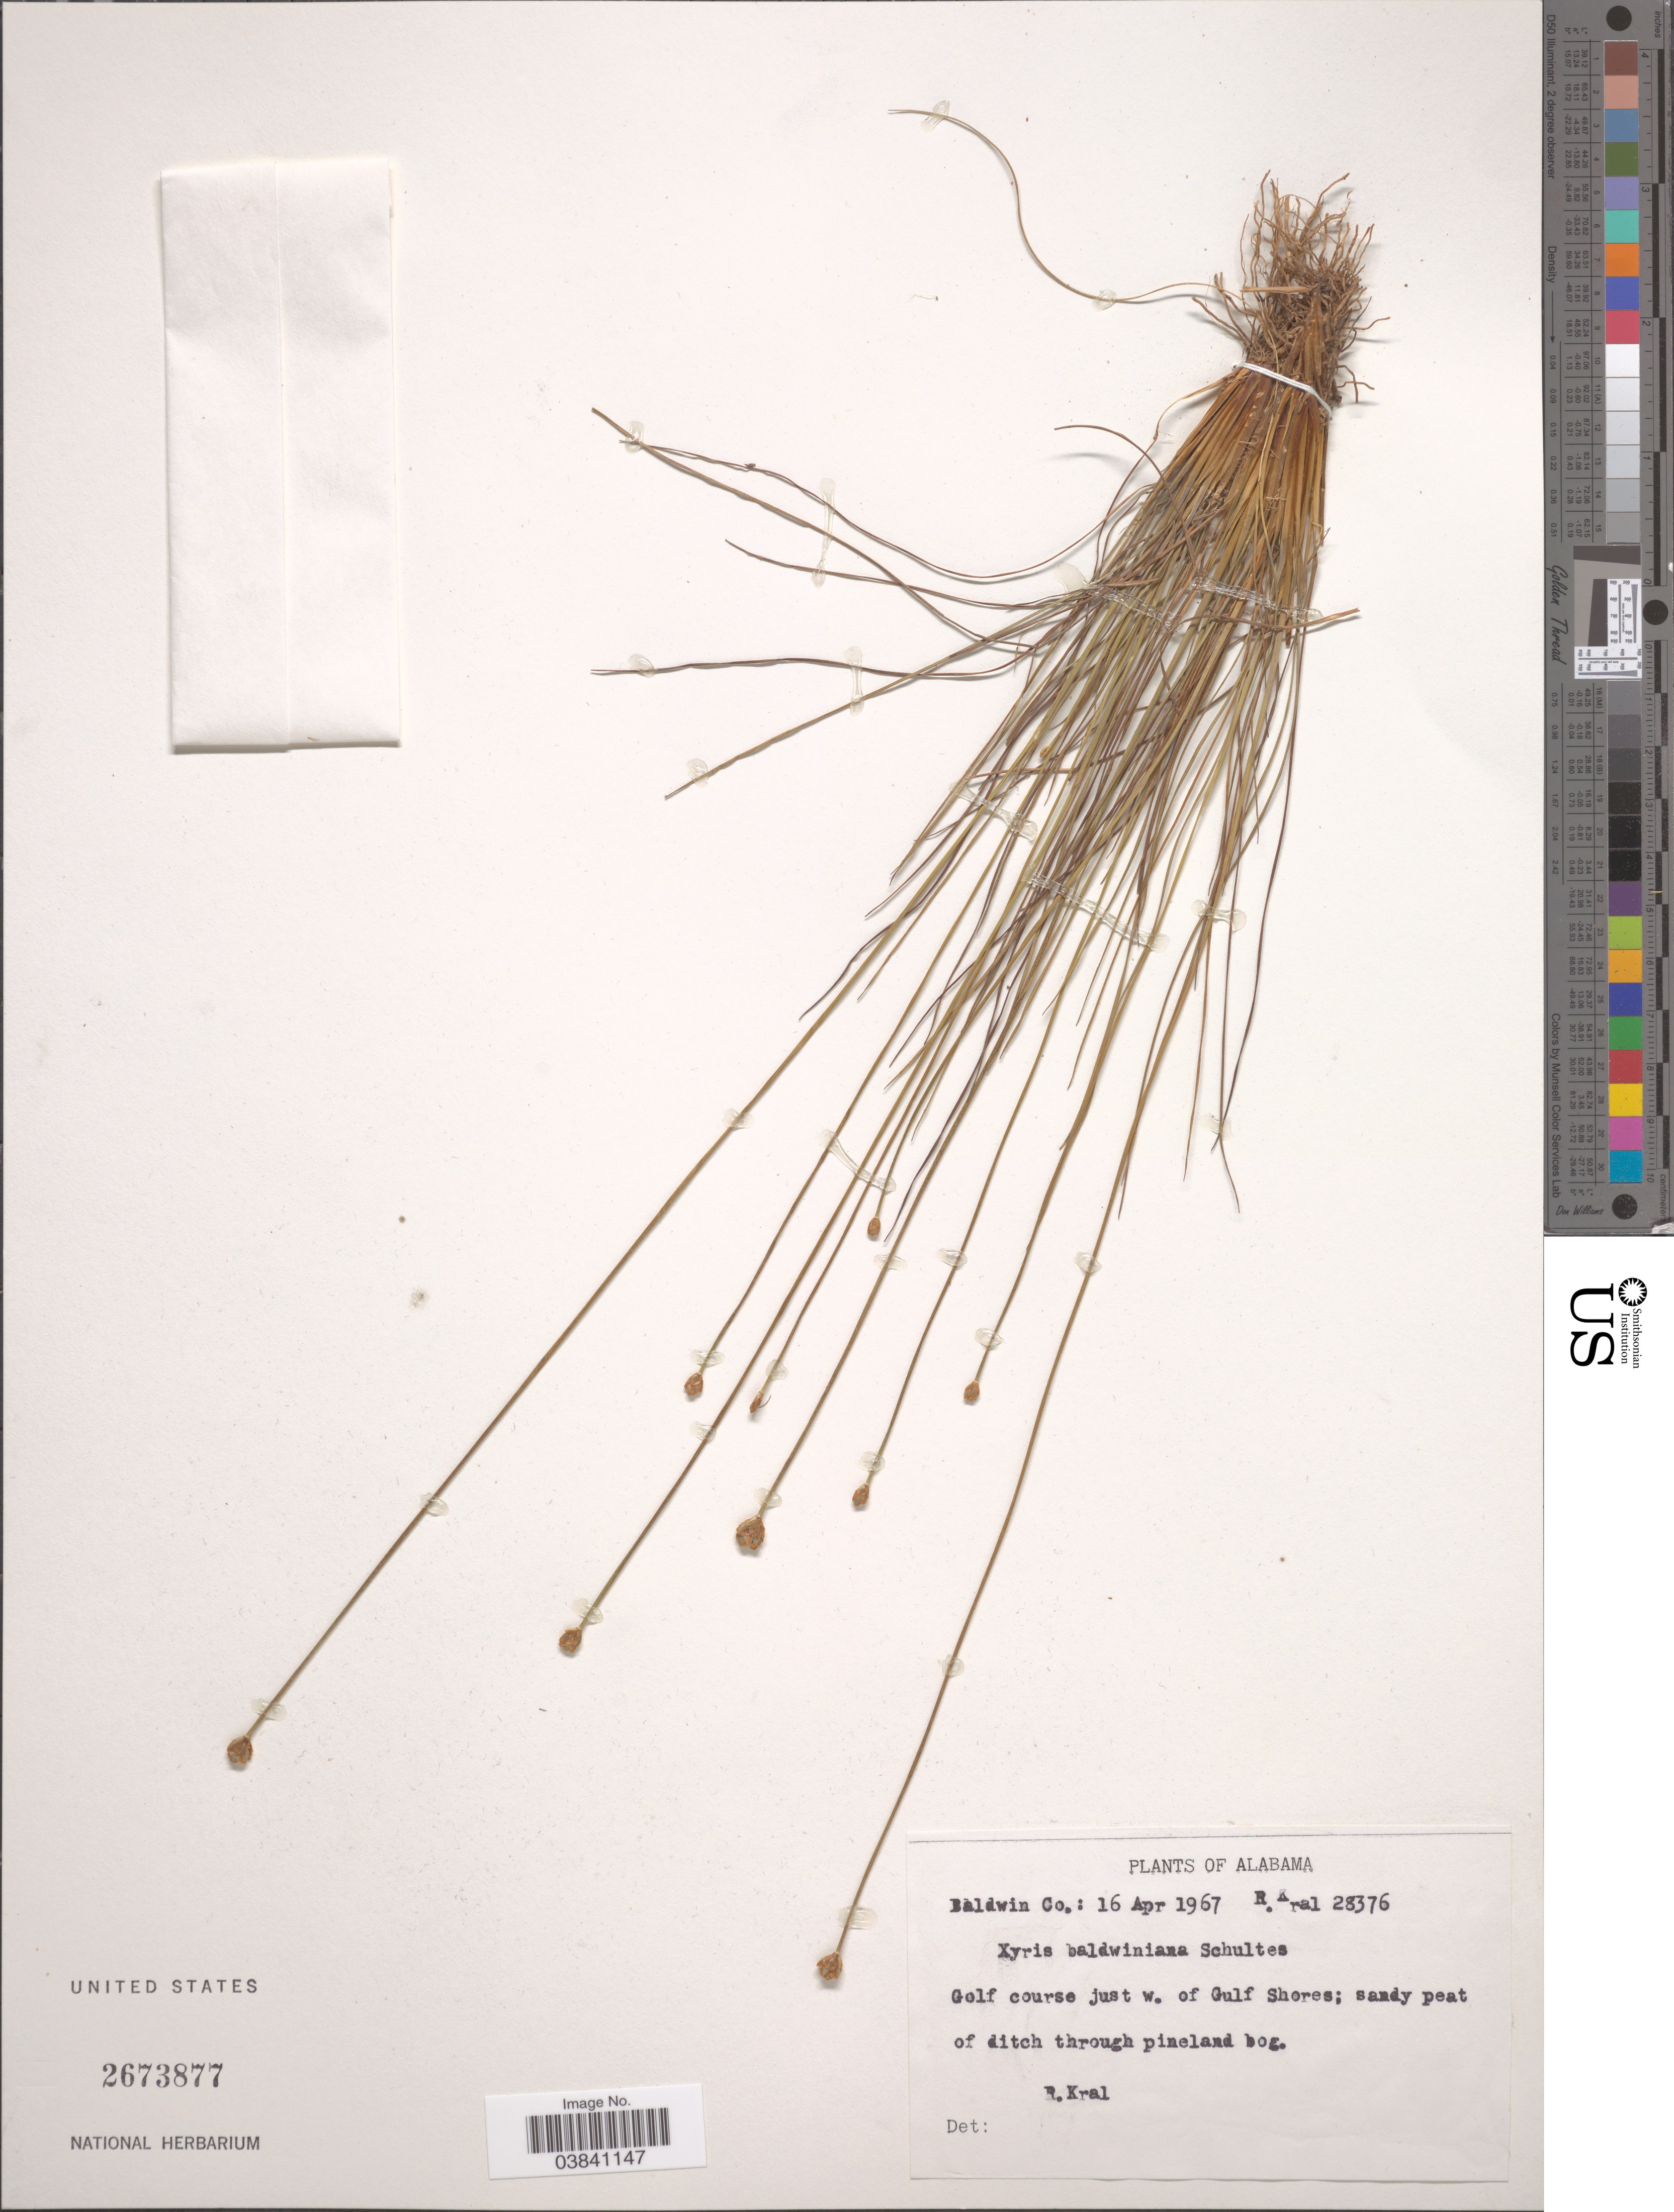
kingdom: Plantae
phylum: Tracheophyta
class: Liliopsida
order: Poales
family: Xyridaceae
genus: Xyris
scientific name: Xyris baldwiniana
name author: Schult.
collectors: R. Kral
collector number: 28376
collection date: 1967-04-16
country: United States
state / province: Alabama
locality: Baldwin Co.: Golf course just w. of Gulf Shores.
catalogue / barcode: US 2673877